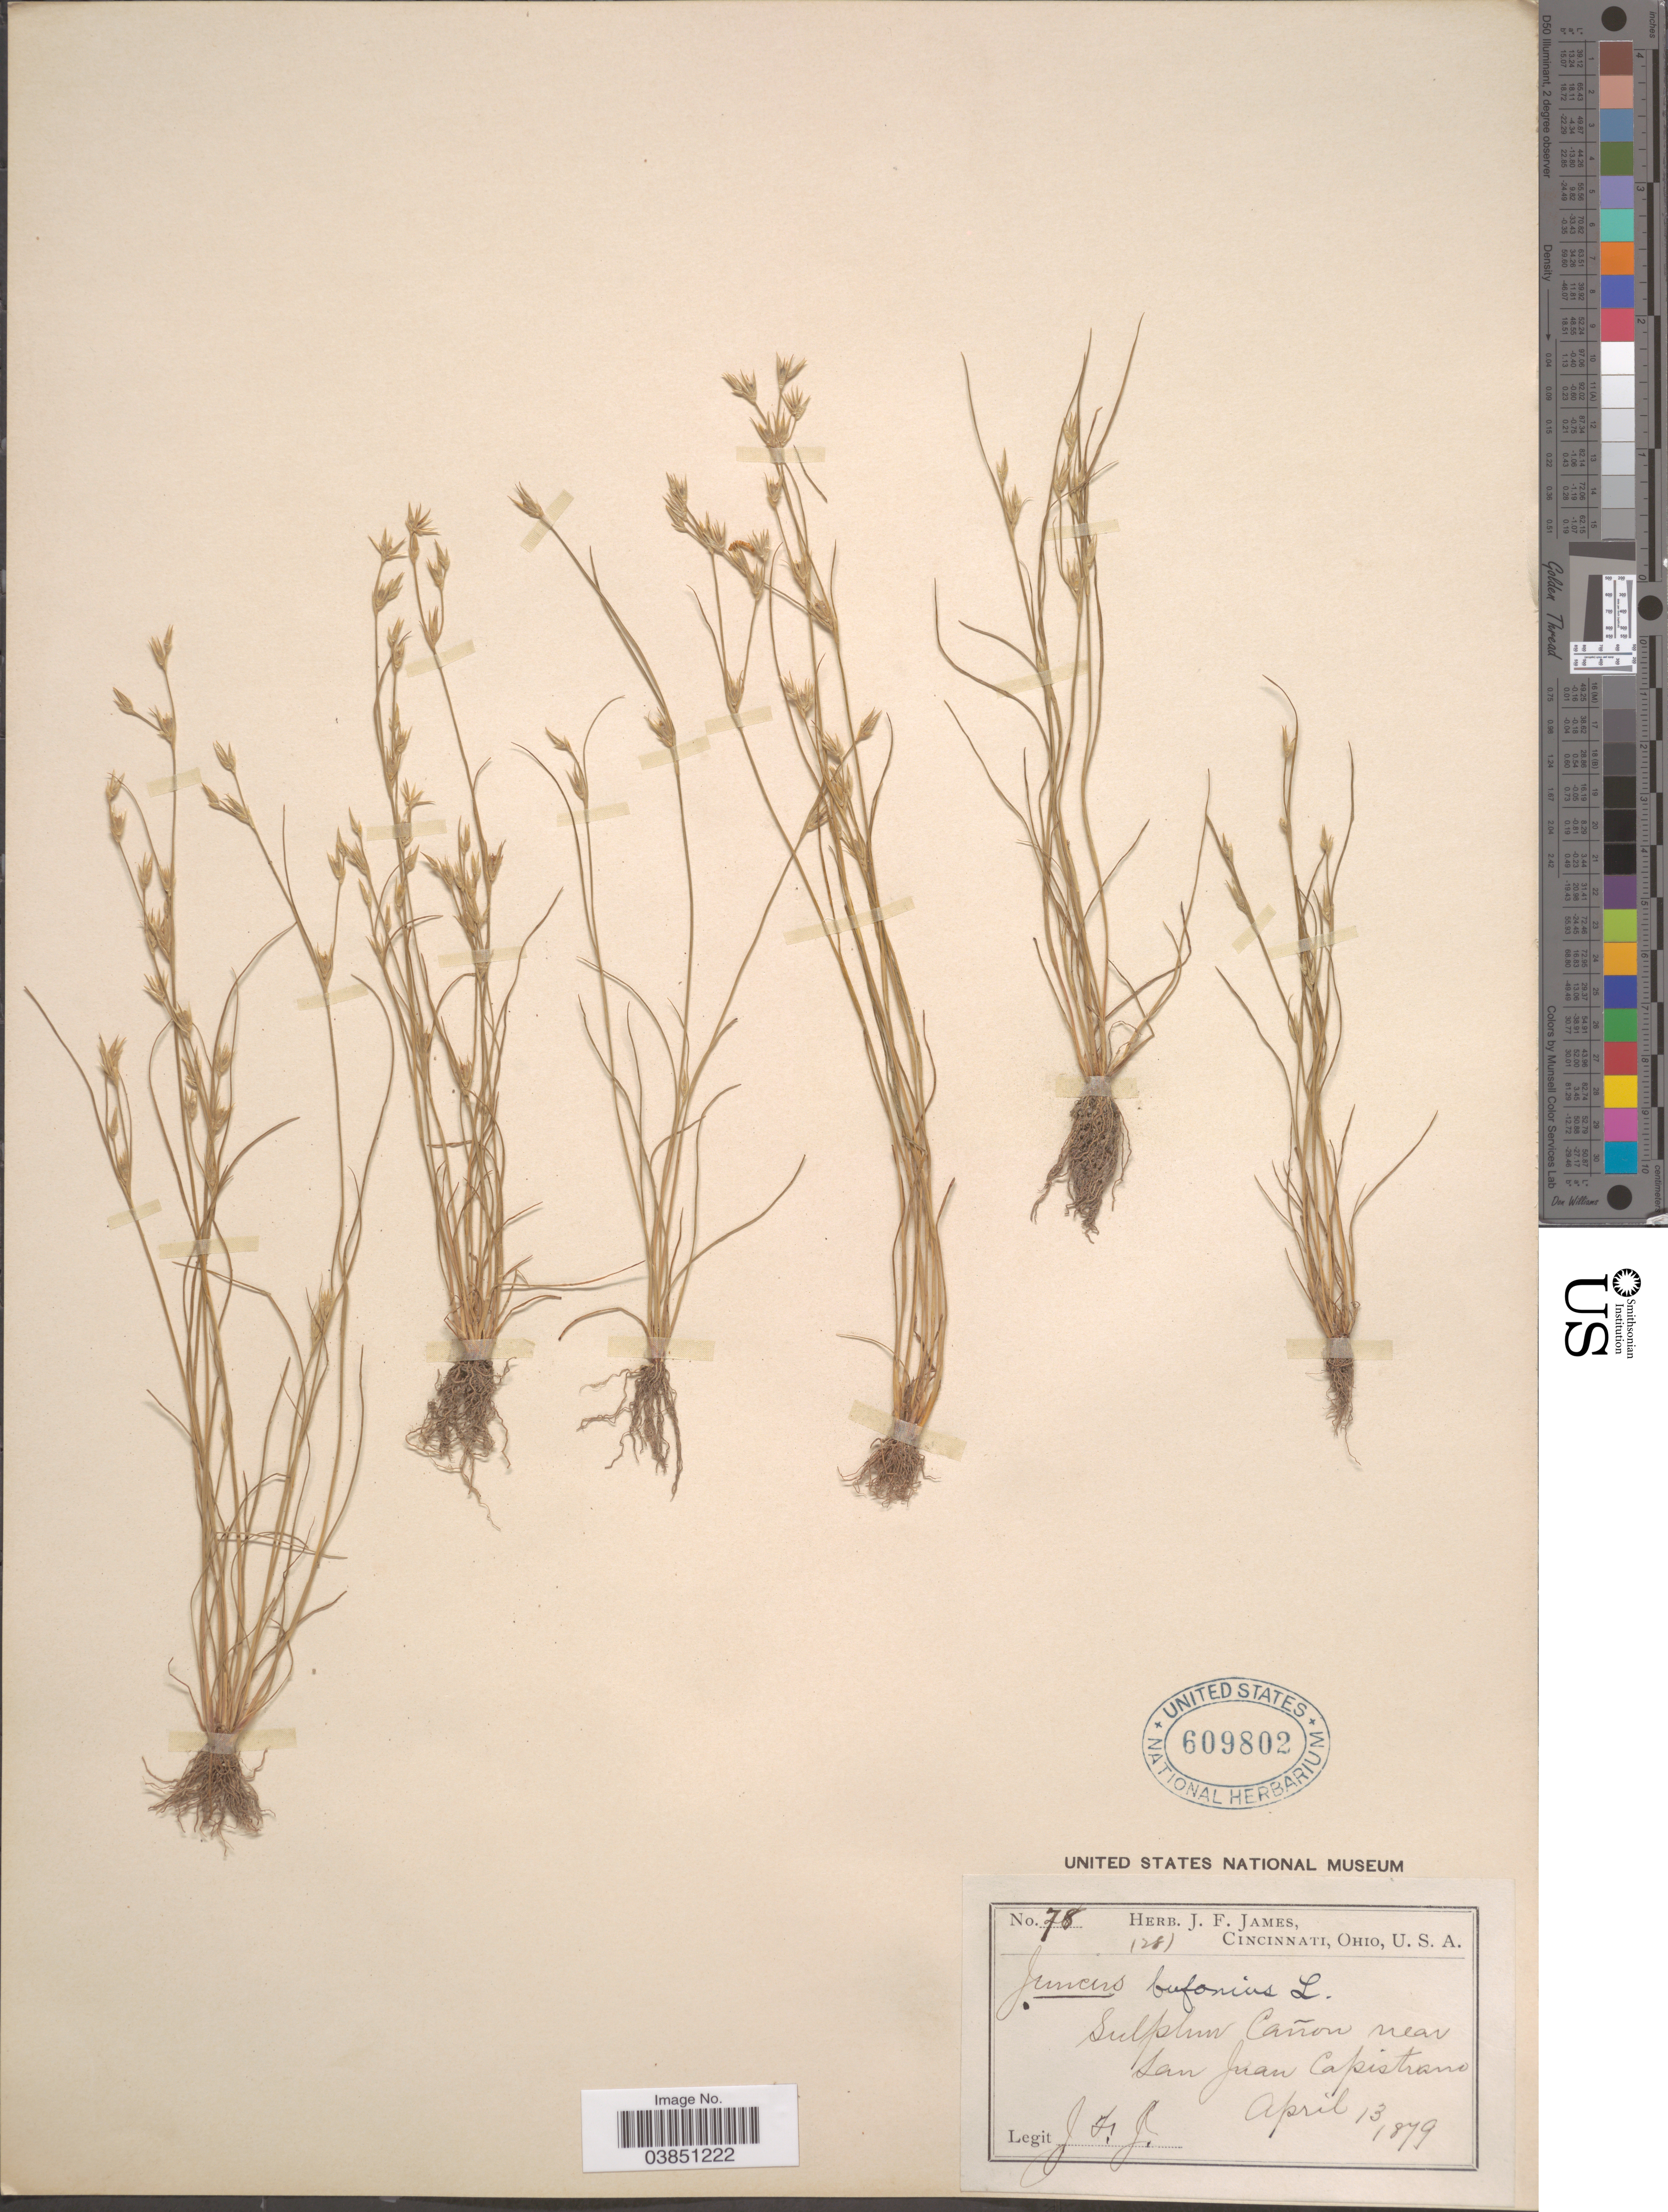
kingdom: Plantae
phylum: Tracheophyta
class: Liliopsida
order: Poales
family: Juncaceae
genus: Juncus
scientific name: Juncus bufonius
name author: L.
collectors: J. James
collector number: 75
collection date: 1879-04-13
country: United States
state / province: Ohio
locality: Sulphin Cañon near San Juan Capistranpo.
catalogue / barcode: US 609802